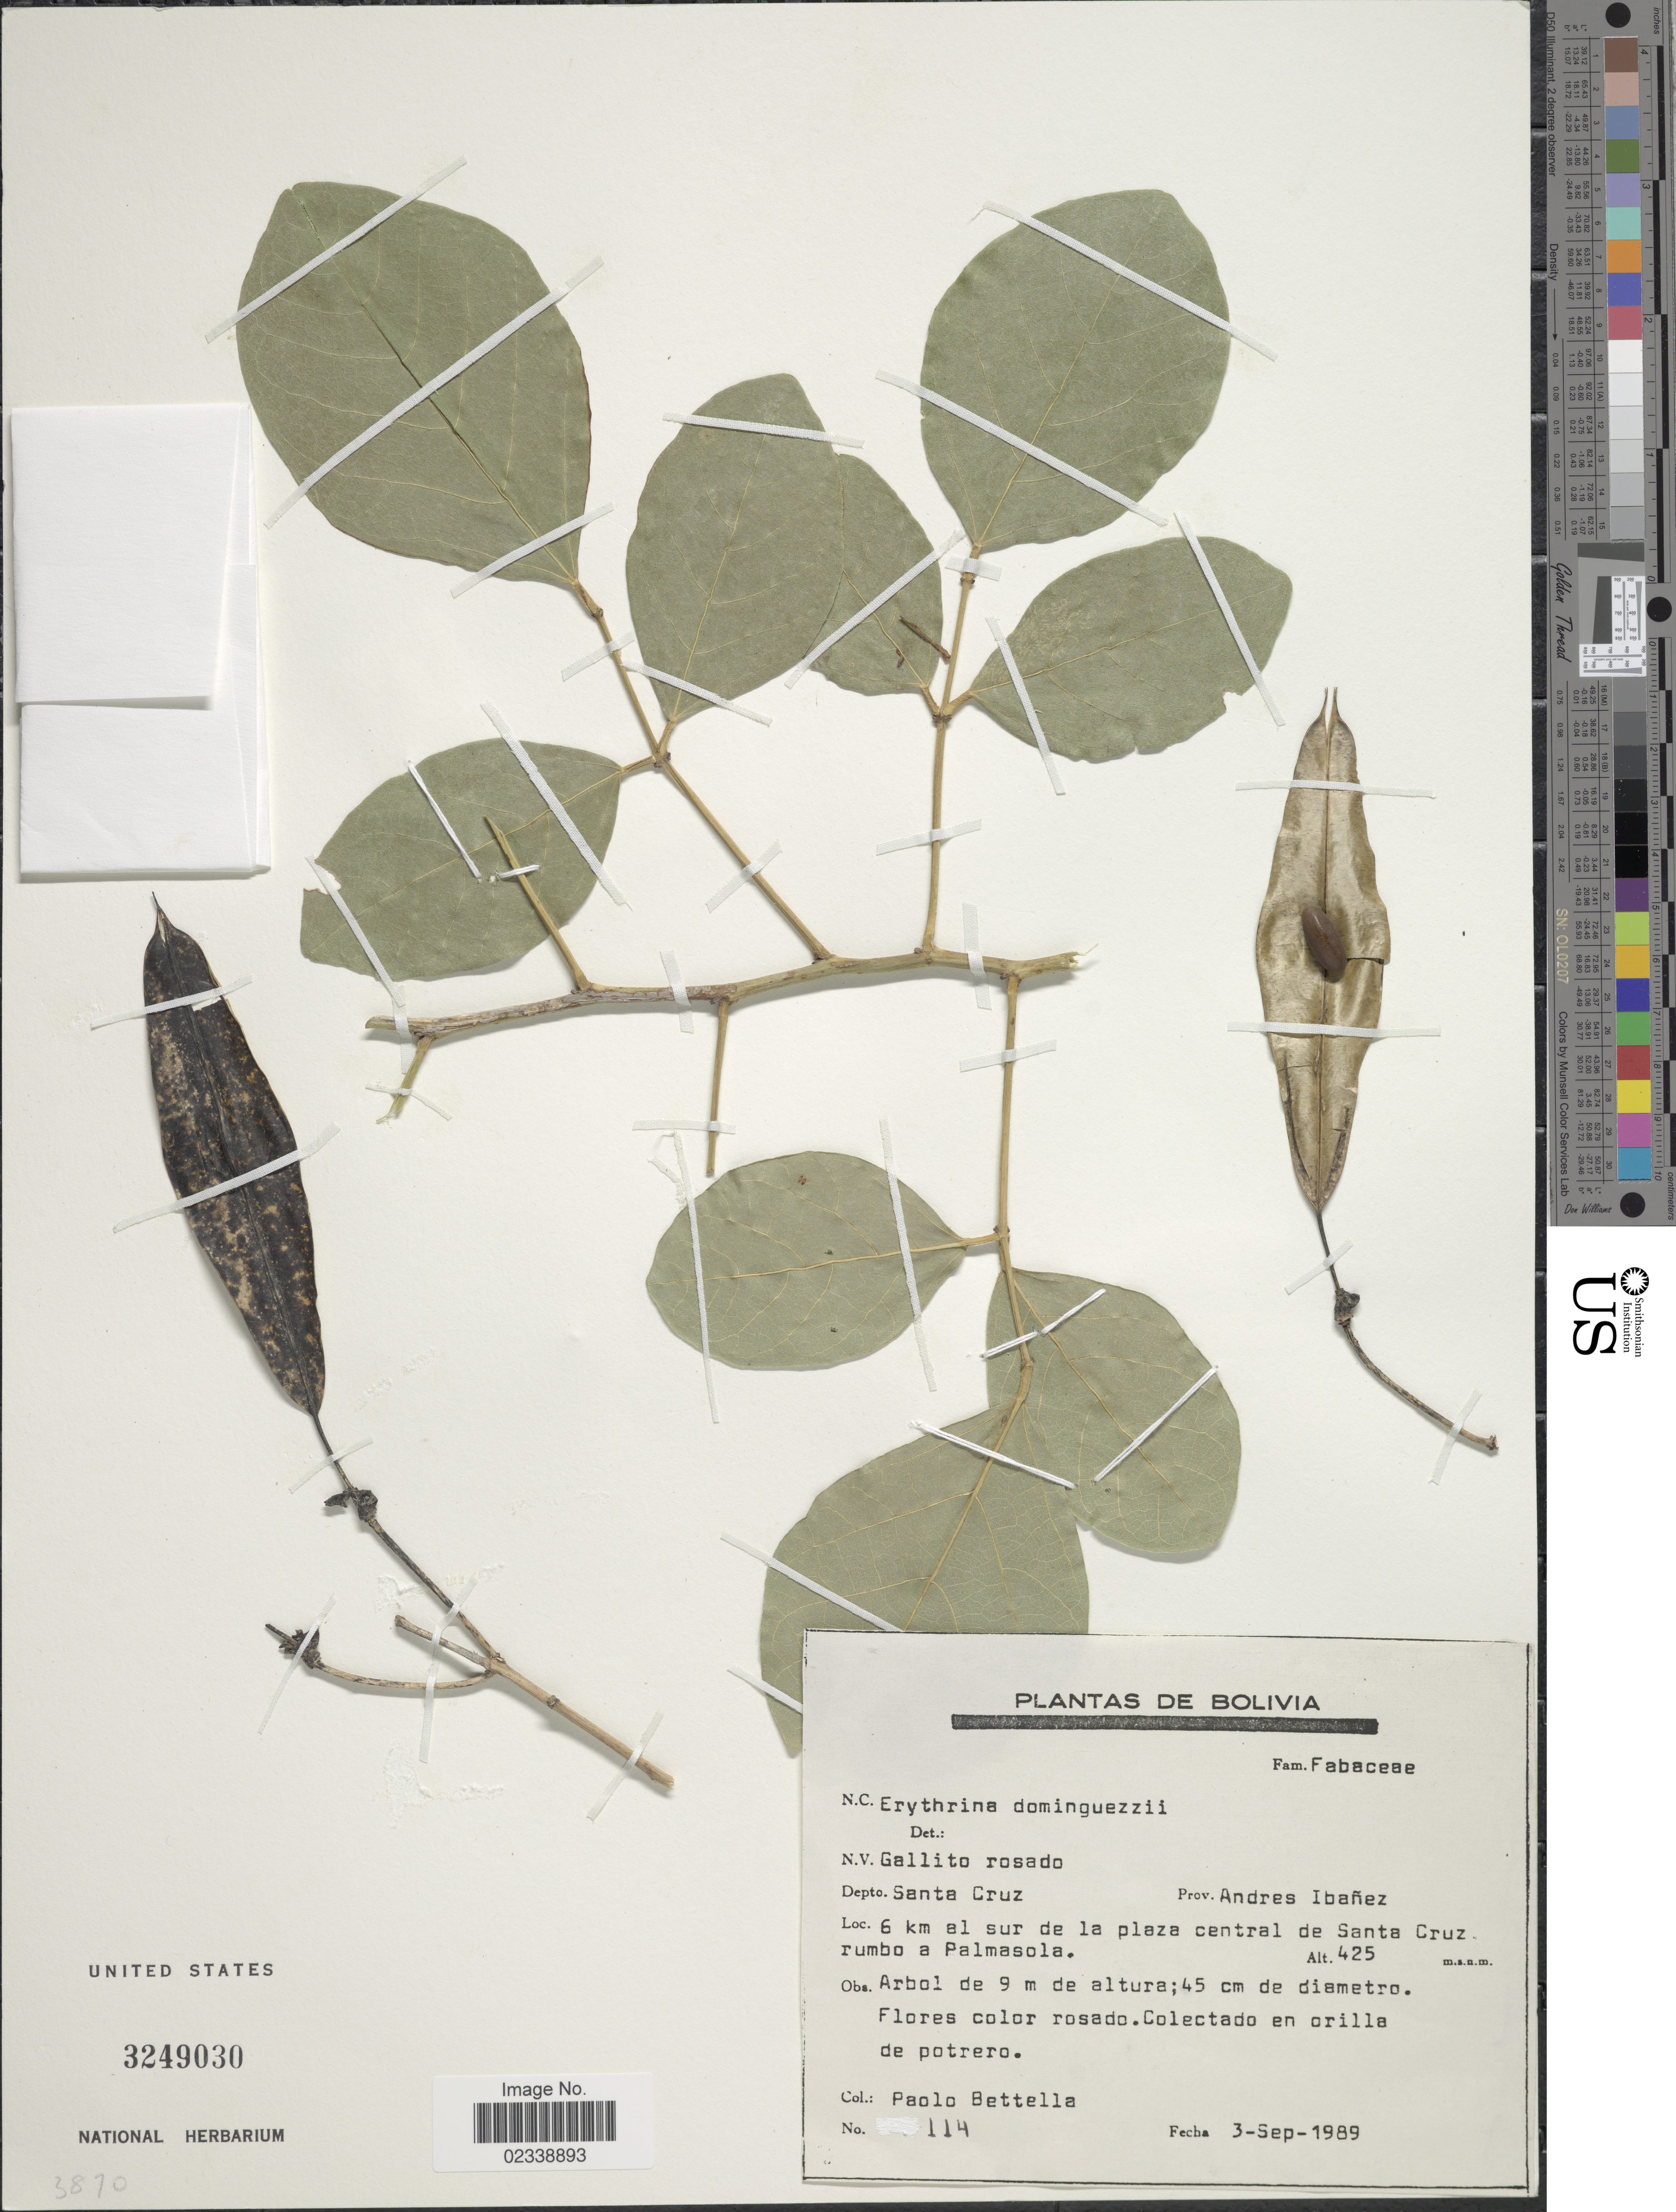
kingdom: Plantae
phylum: Tracheophyta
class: Magnoliopsida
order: Fabales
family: Fabaceae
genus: Erythrina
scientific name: Erythrina dominguezii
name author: Hassl.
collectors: P. Bettela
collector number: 114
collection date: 1989-09-03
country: Bolivia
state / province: Santa Cruz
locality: Prov. Andres Ibanez, 6 km al sur de la plaza central de Santa Cruz rumbo a Palmasola.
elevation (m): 425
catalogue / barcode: US 3249030